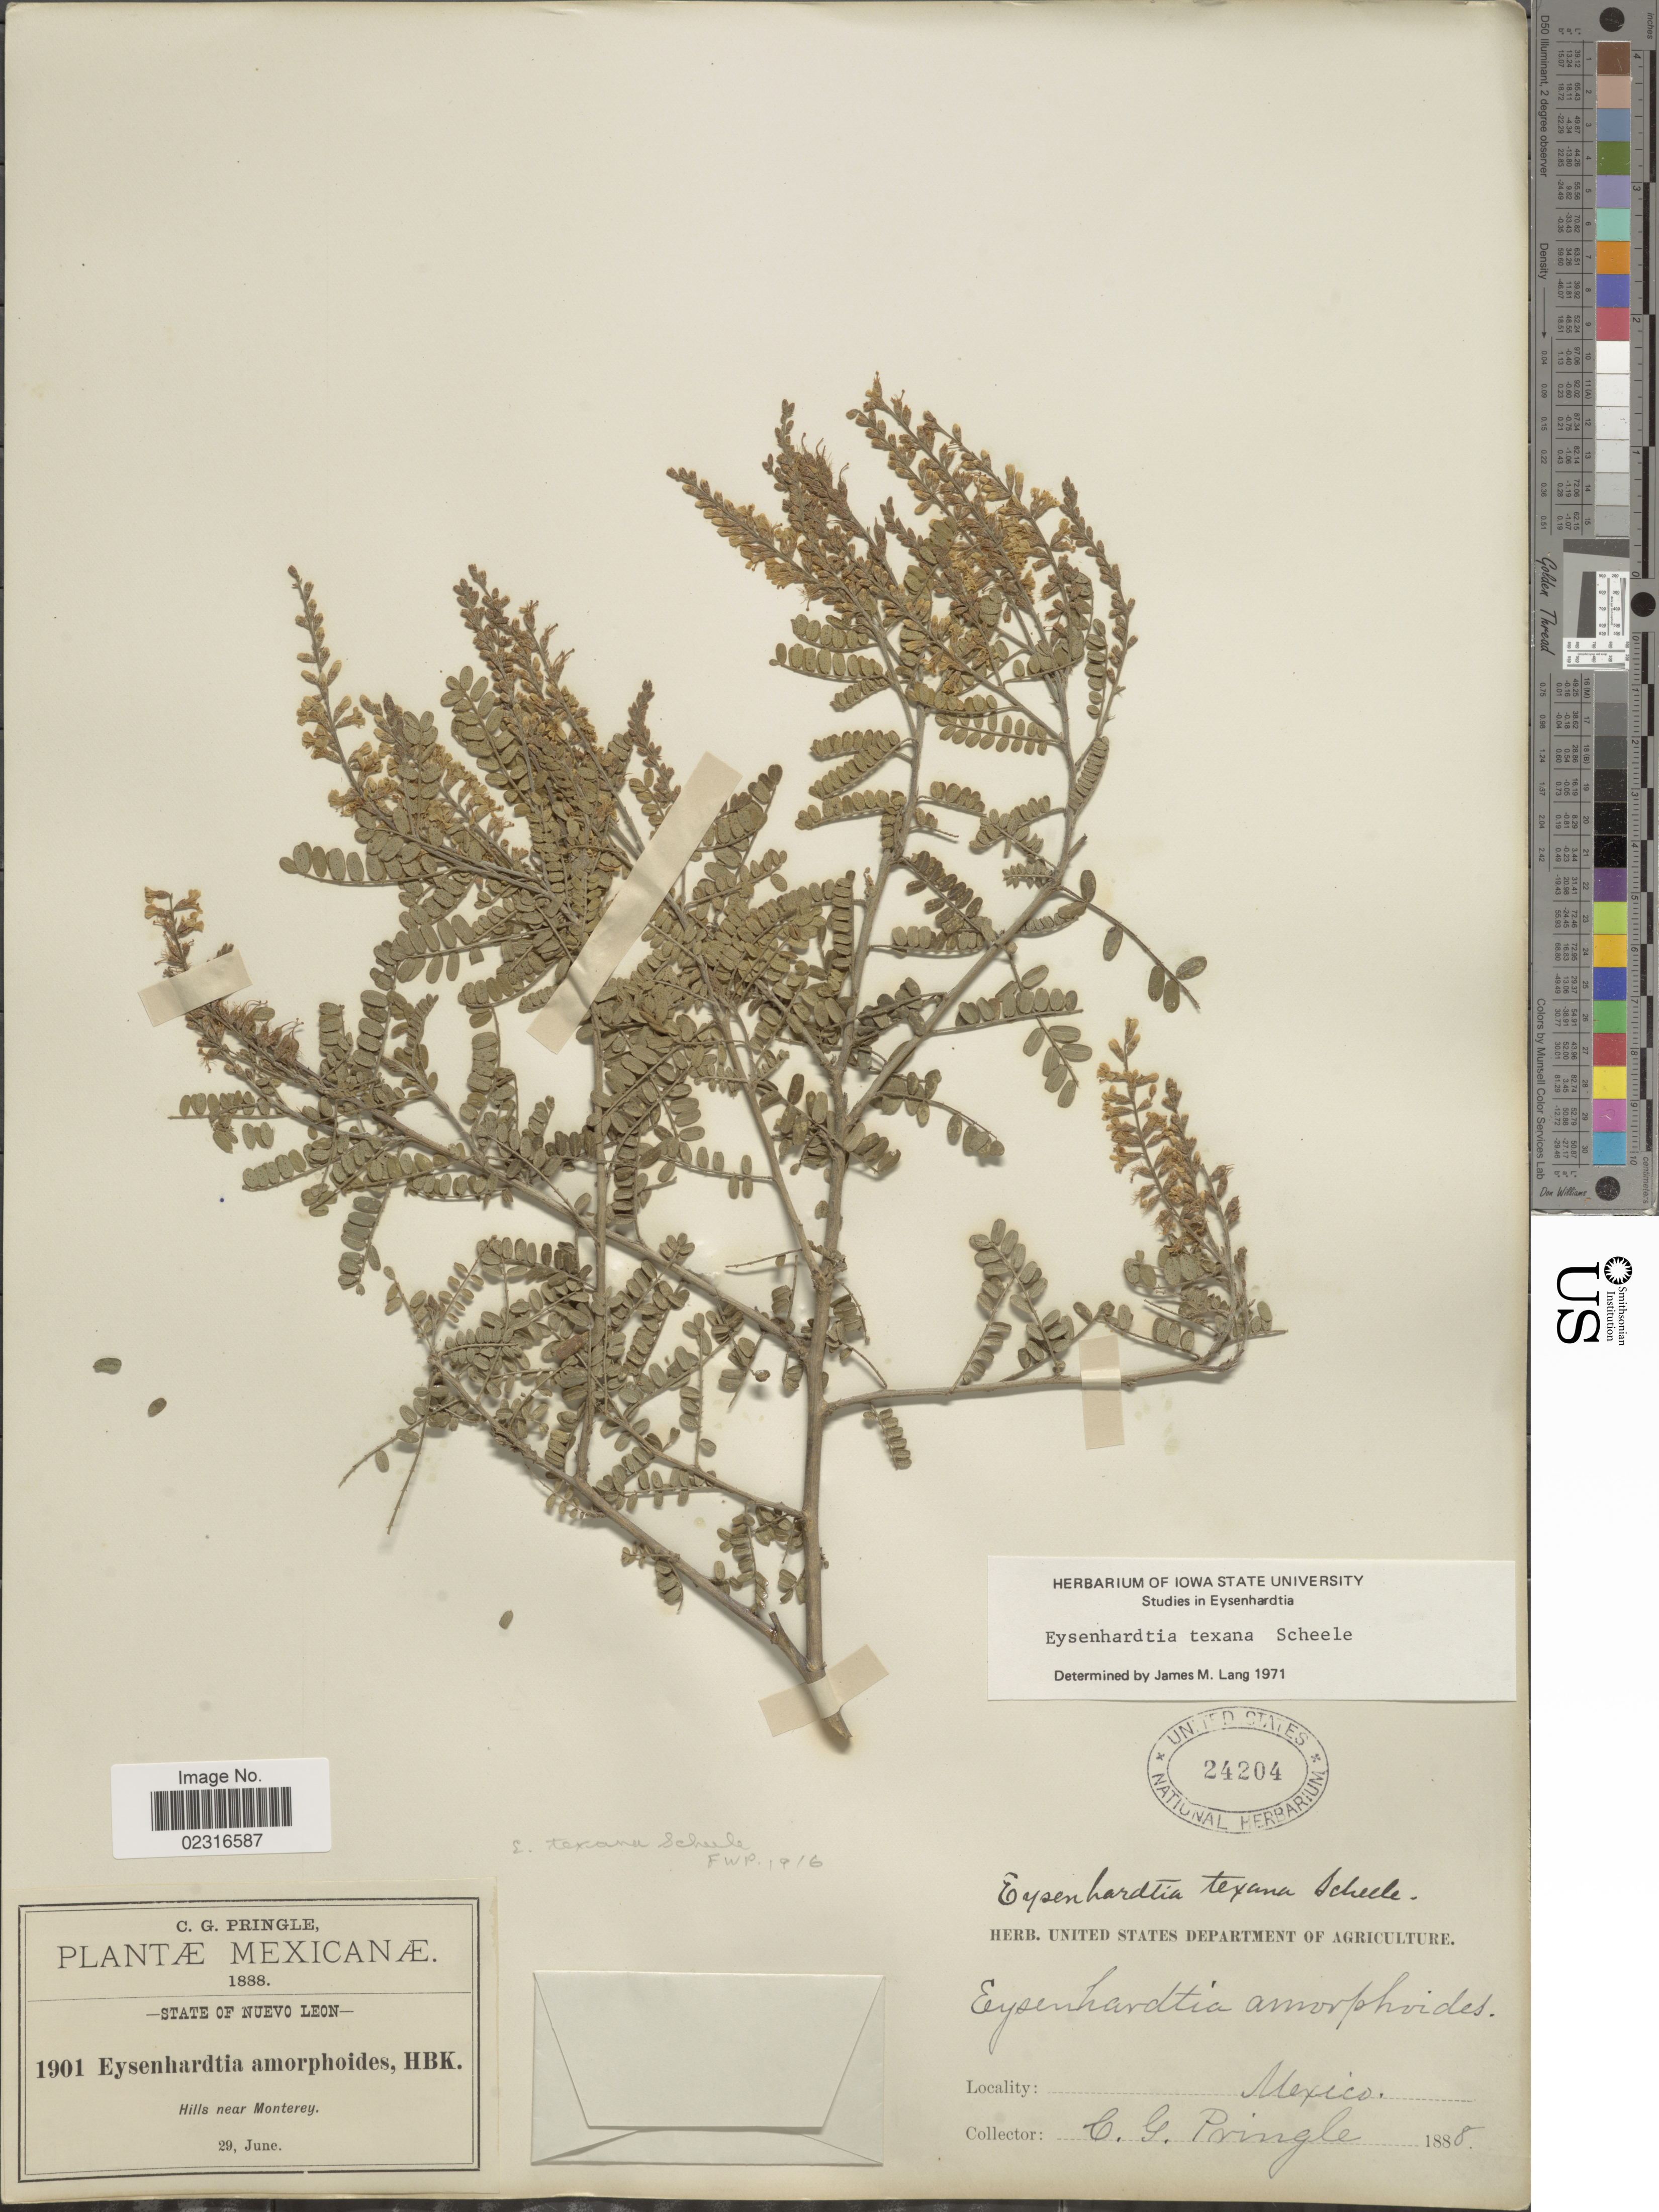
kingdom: Plantae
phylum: Tracheophyta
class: Magnoliopsida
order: Fabales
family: Fabaceae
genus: Eysenhardtia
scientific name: Eysenhardtia texana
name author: Scheele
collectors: C. G. Pringle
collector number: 1901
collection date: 1888-06-29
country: Mexico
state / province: Nuevo León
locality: Nuevo Leon. Hills near Monterey.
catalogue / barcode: US 24204